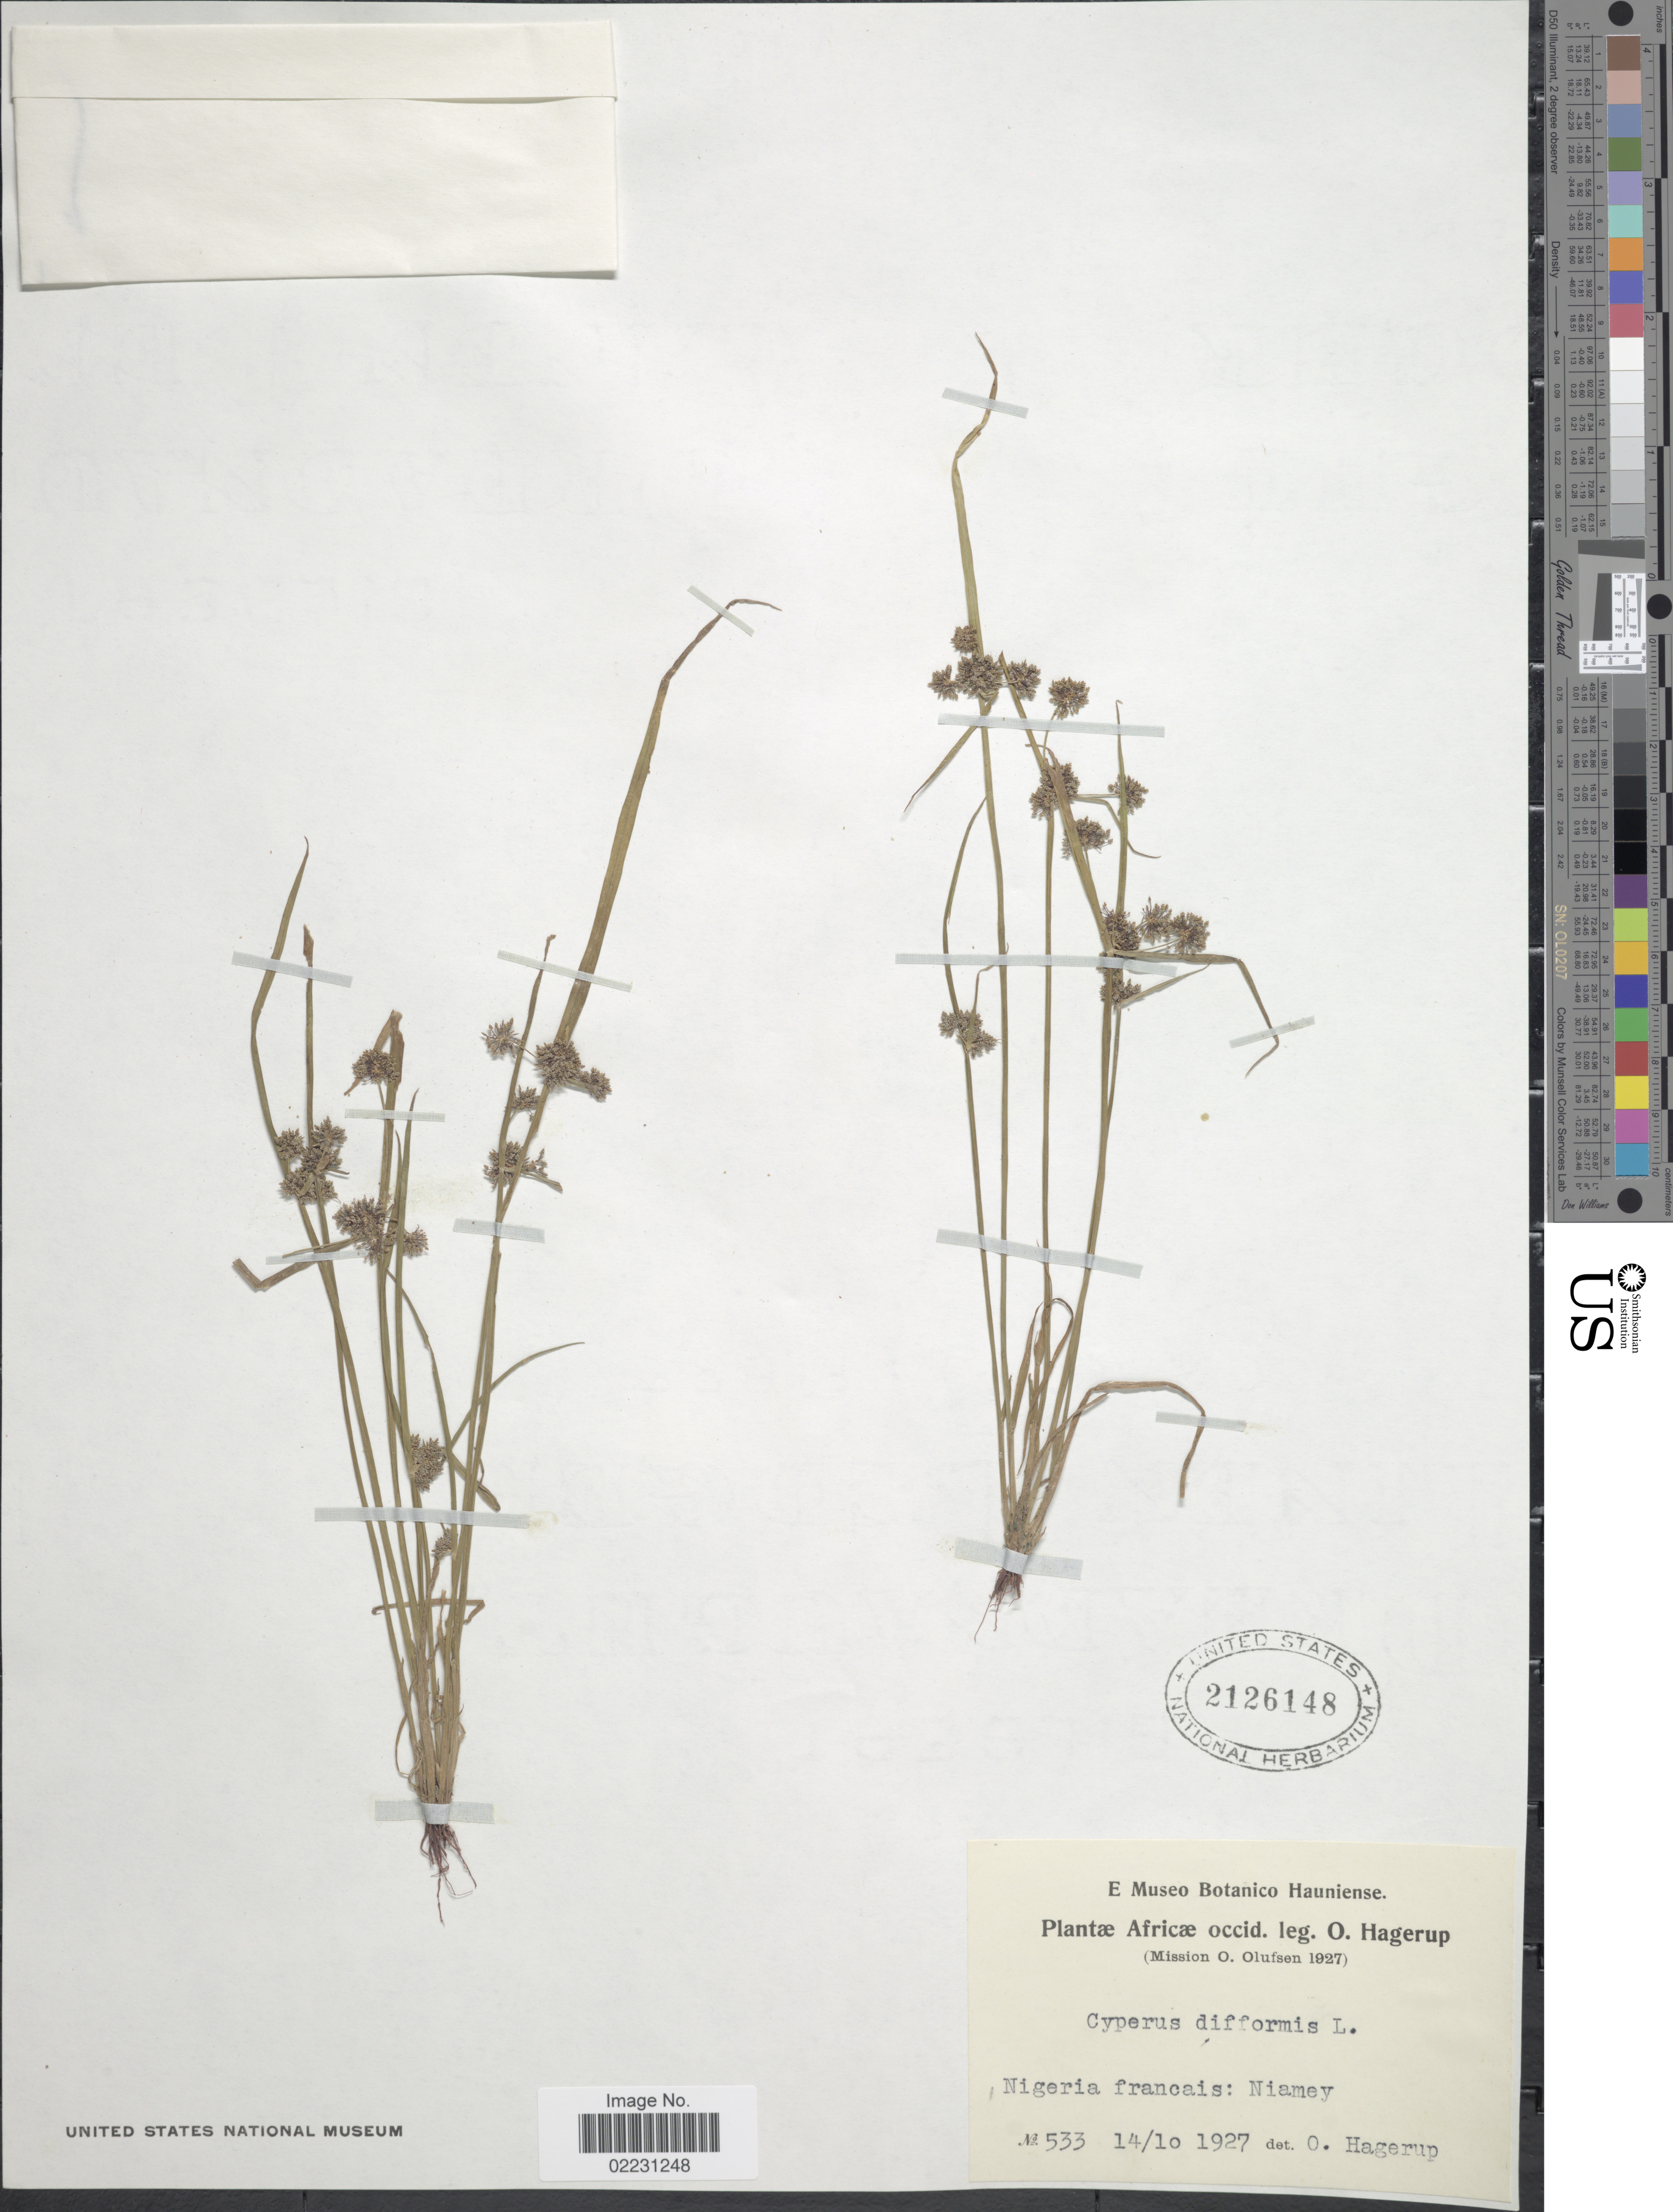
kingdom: Plantae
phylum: Tracheophyta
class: Liliopsida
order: Poales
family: Cyperaceae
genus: Cyperus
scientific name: Cyperus difformis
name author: L.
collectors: O. Hagerup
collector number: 533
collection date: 1927-10-14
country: Niger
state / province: Niamey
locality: Africae occid. Nigeria francais: Niamey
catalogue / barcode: US 2126148